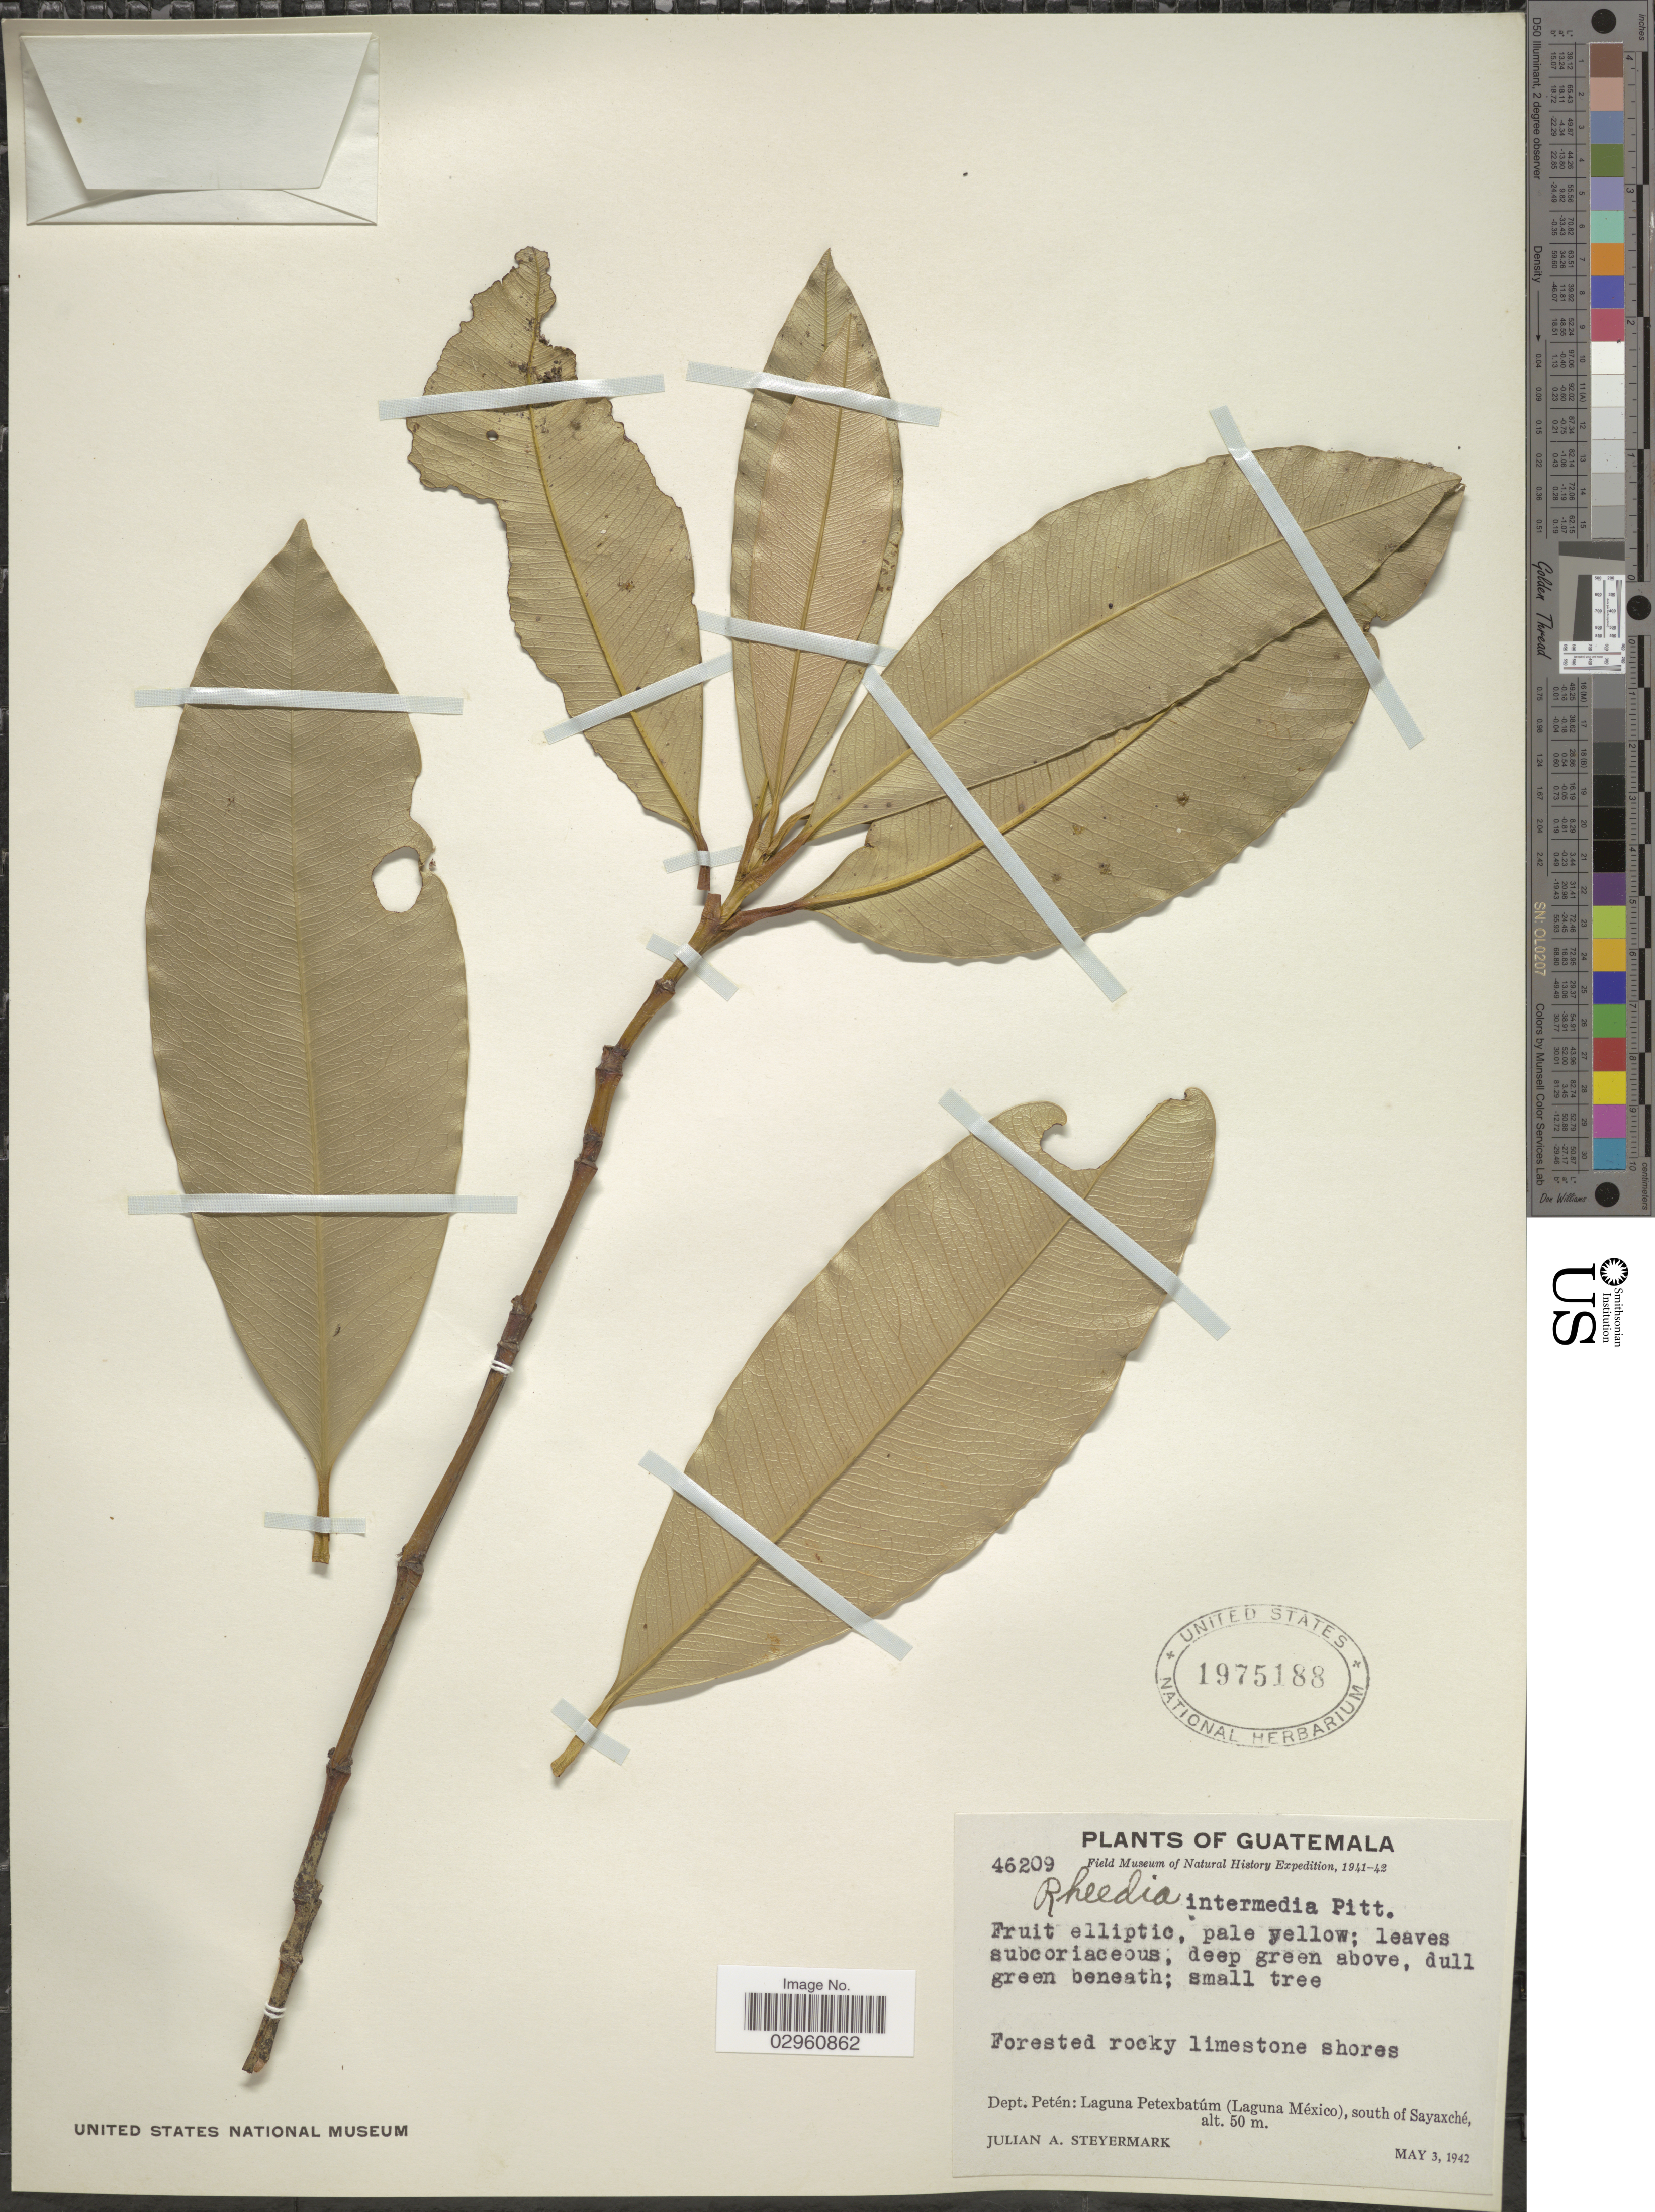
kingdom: Plantae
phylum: Tracheophyta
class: Magnoliopsida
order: Malpighiales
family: Clusiaceae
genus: Garcinia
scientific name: Garcinia intermedia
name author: (Pittier) Hammel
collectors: J. Steyermark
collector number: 46209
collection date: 1942-05-03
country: Guatemala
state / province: El Petén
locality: Dept. Petén: Laguna Petexbatúm (Laguna México), south of Sayaxché.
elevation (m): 50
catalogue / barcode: US 1975188